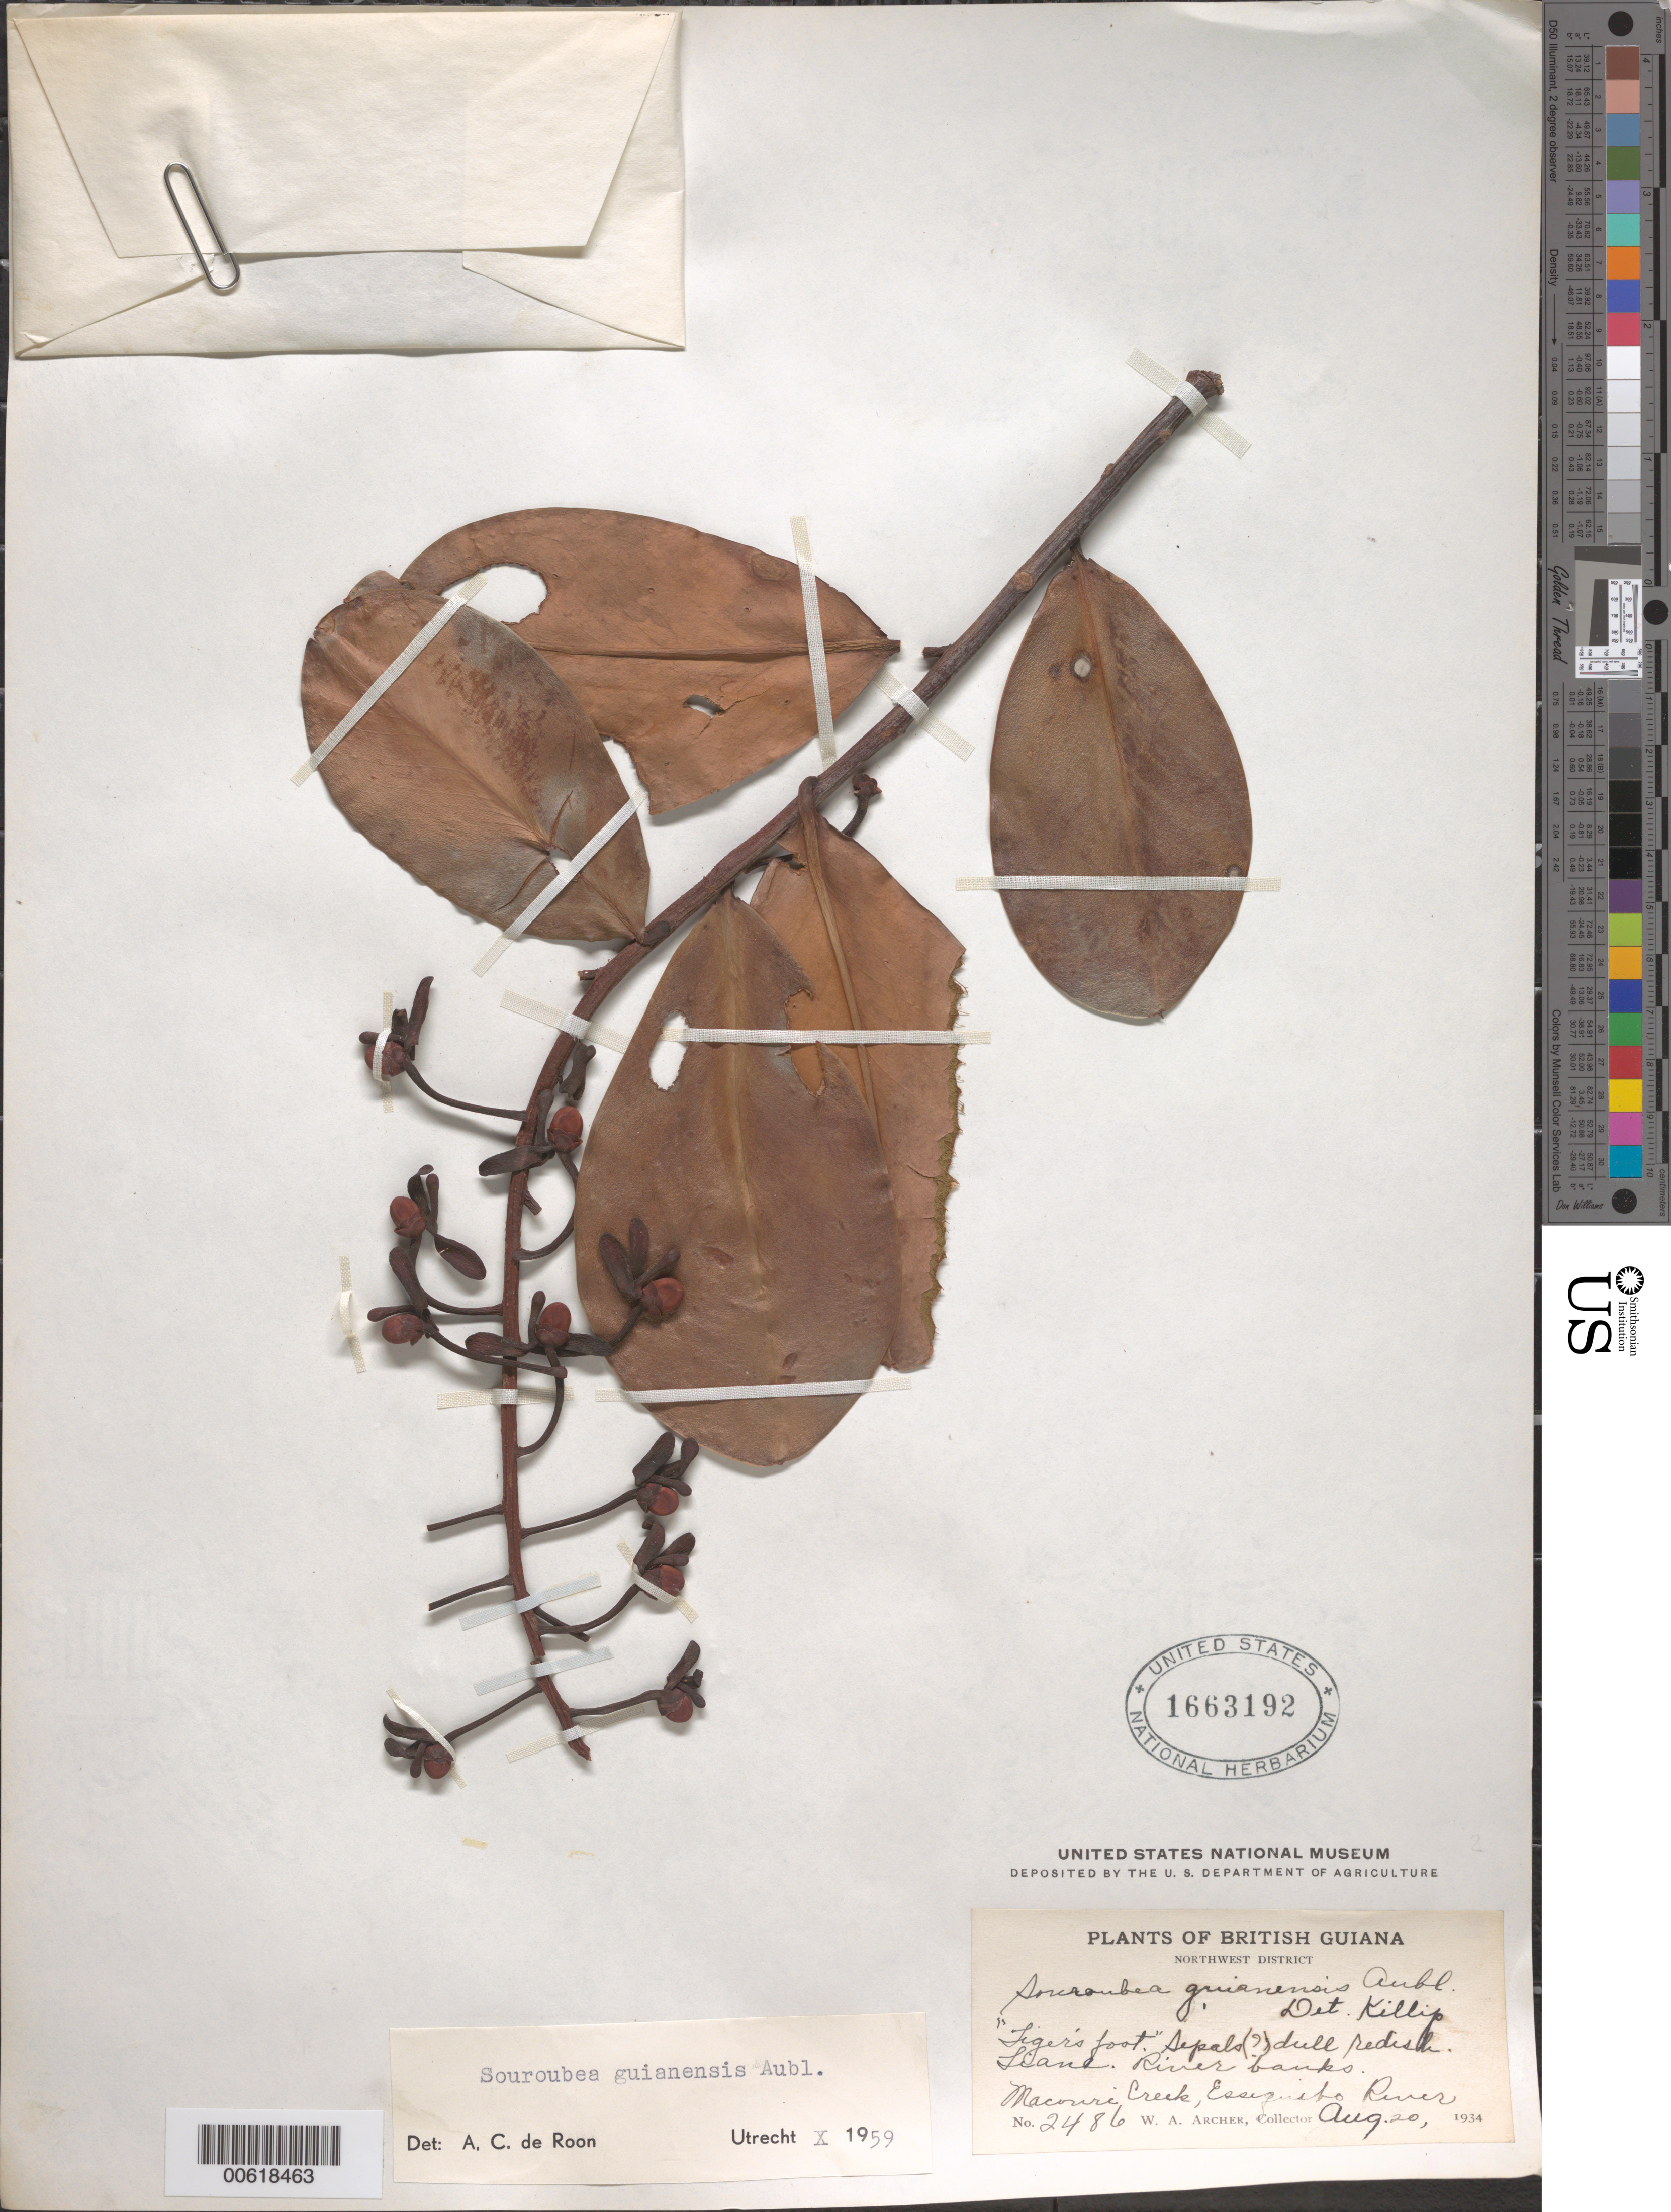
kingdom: Plantae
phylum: Tracheophyta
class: Magnoliopsida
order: Ericales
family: Marcgraviaceae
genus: Souroubea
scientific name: Souroubea guianensis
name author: Aubl.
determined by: de Roon, A. C.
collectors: W. A. Archer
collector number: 2486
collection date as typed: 20-Aug-34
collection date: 1934-08-20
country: Guyana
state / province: U. Demerara-Berbice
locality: Macouri Creek, Essequibo River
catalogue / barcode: US 1663192